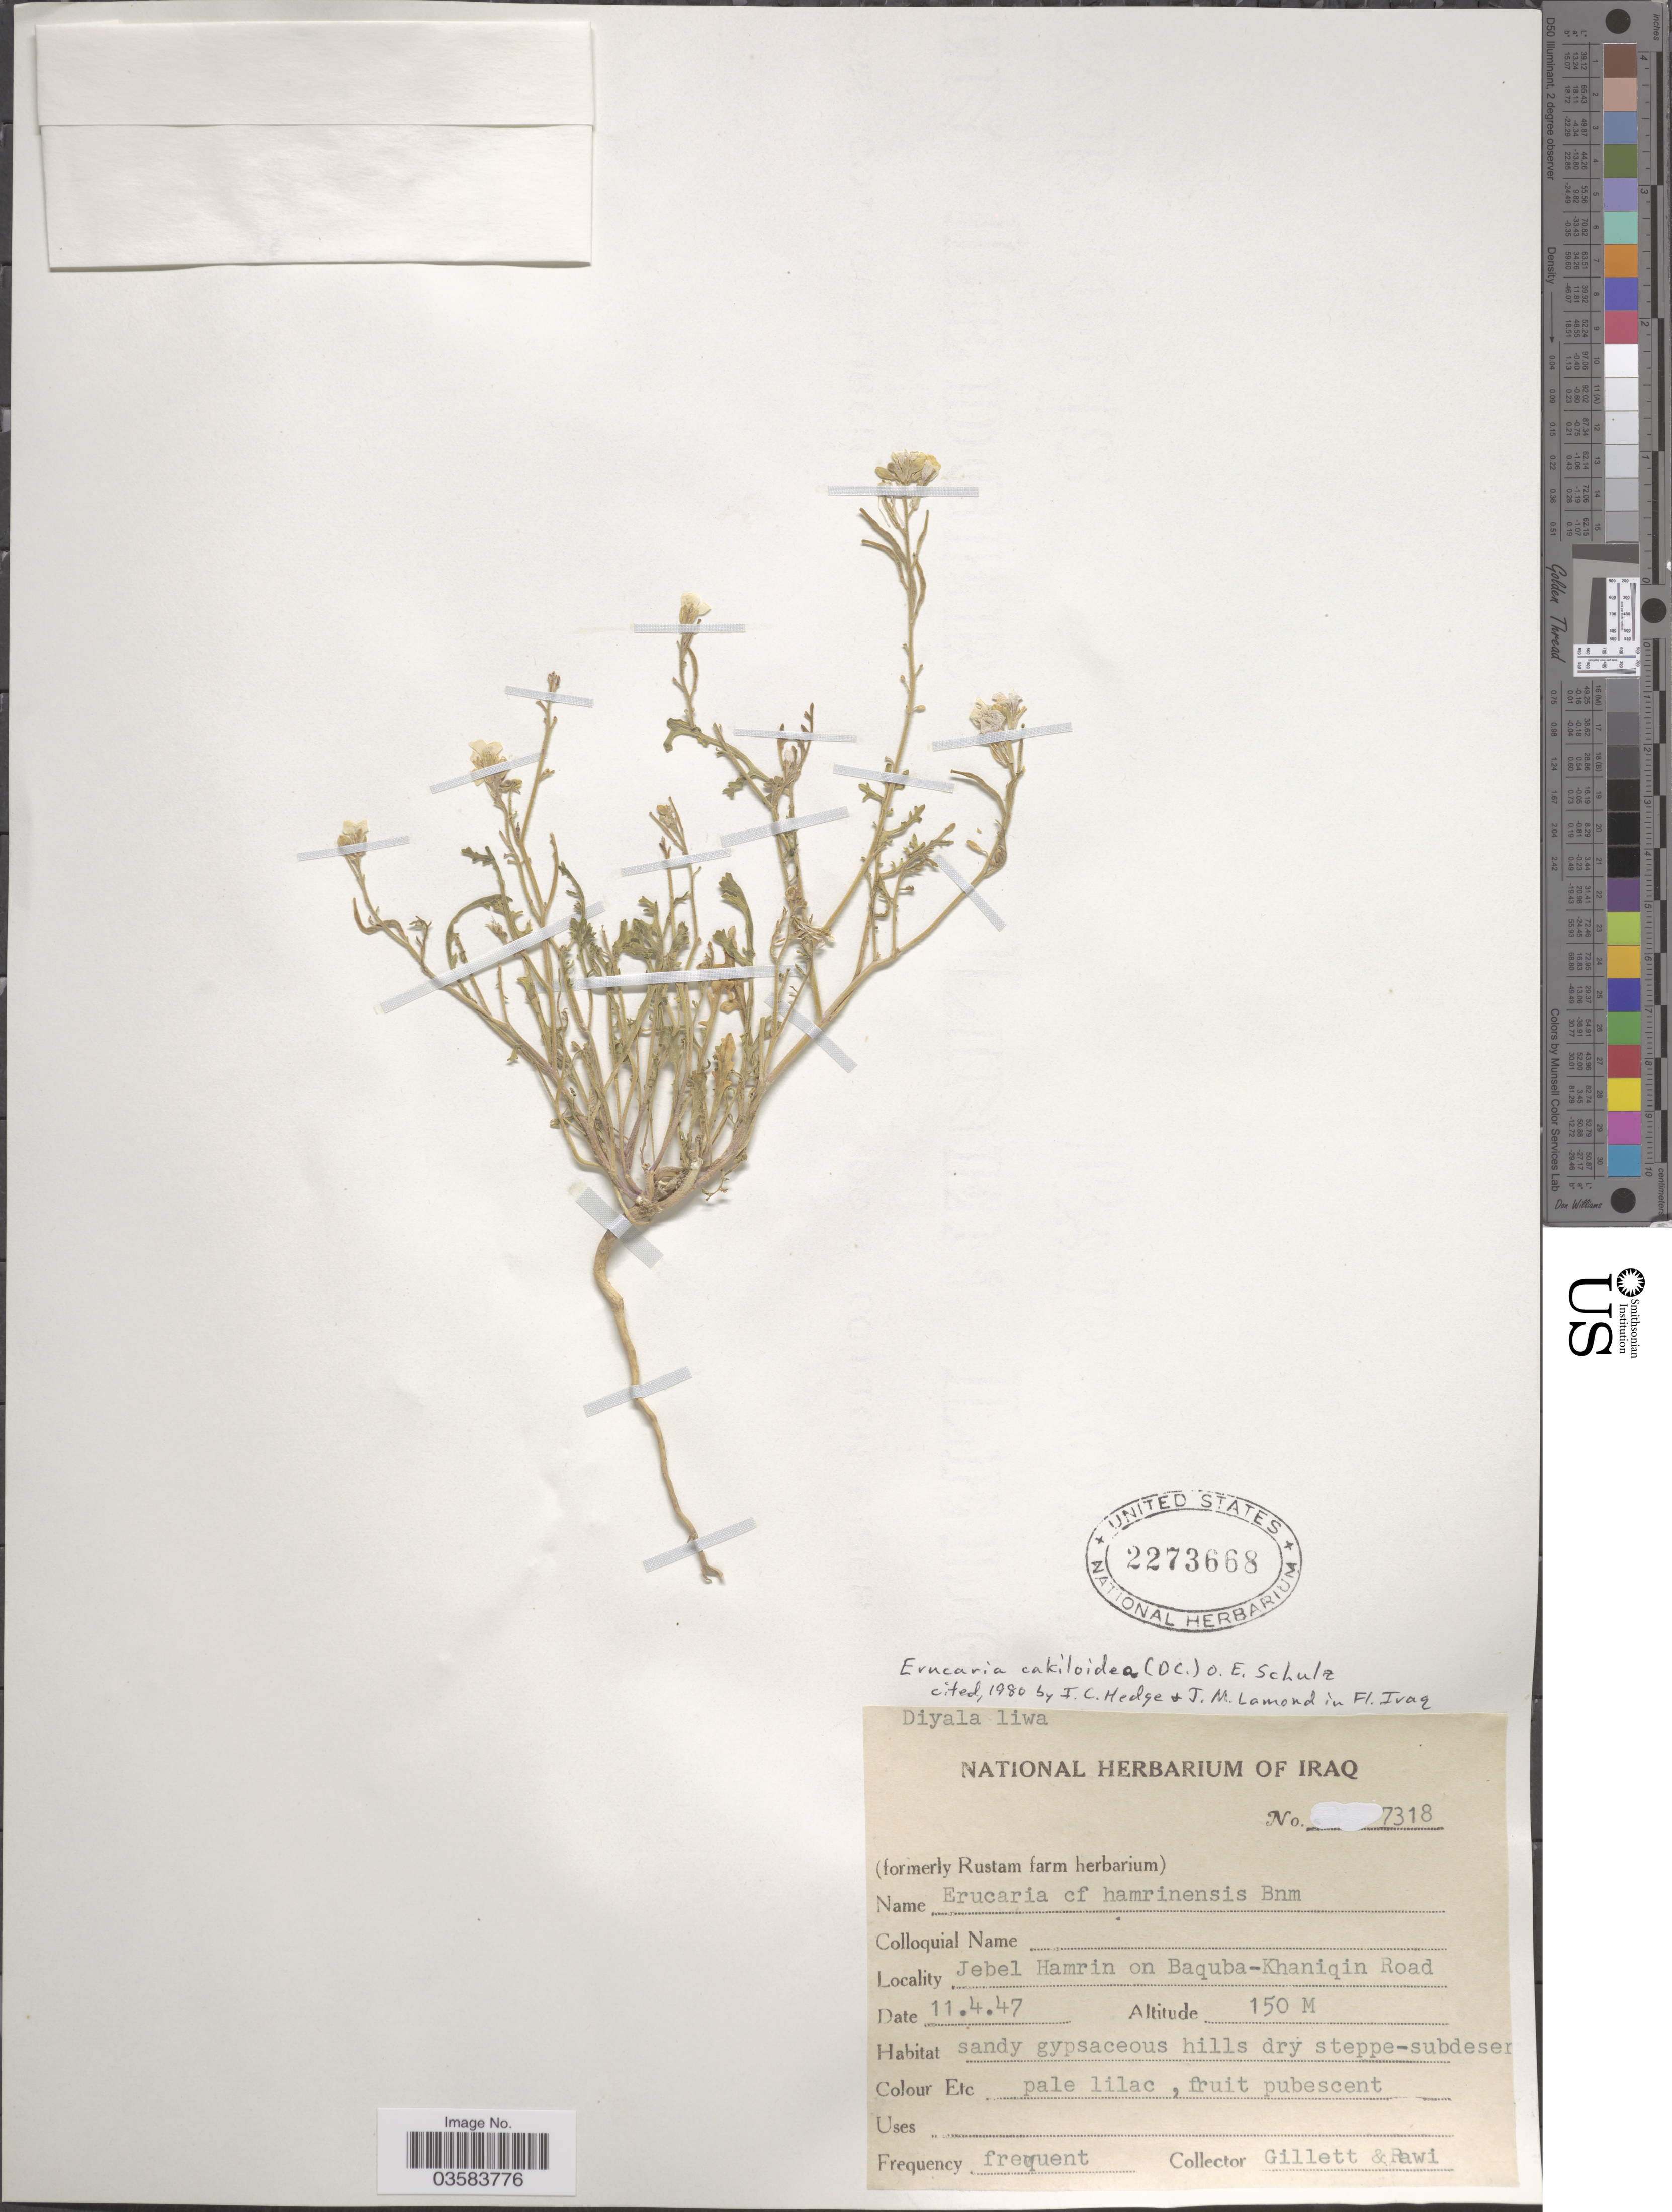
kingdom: Plantae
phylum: Tracheophyta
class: Magnoliopsida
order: Brassicales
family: Brassicaceae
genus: Erucaria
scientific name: Erucaria cakiloidea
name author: O.E. Schulz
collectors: Gillett, -- & -. Rawi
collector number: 7318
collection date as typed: Transcribed d/m/y: 11/4/47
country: Iraq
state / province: Diyala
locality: Diyala Liwa. Jebel Hamrin on Baquba-Khaniqin Road.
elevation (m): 150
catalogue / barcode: US 2273668